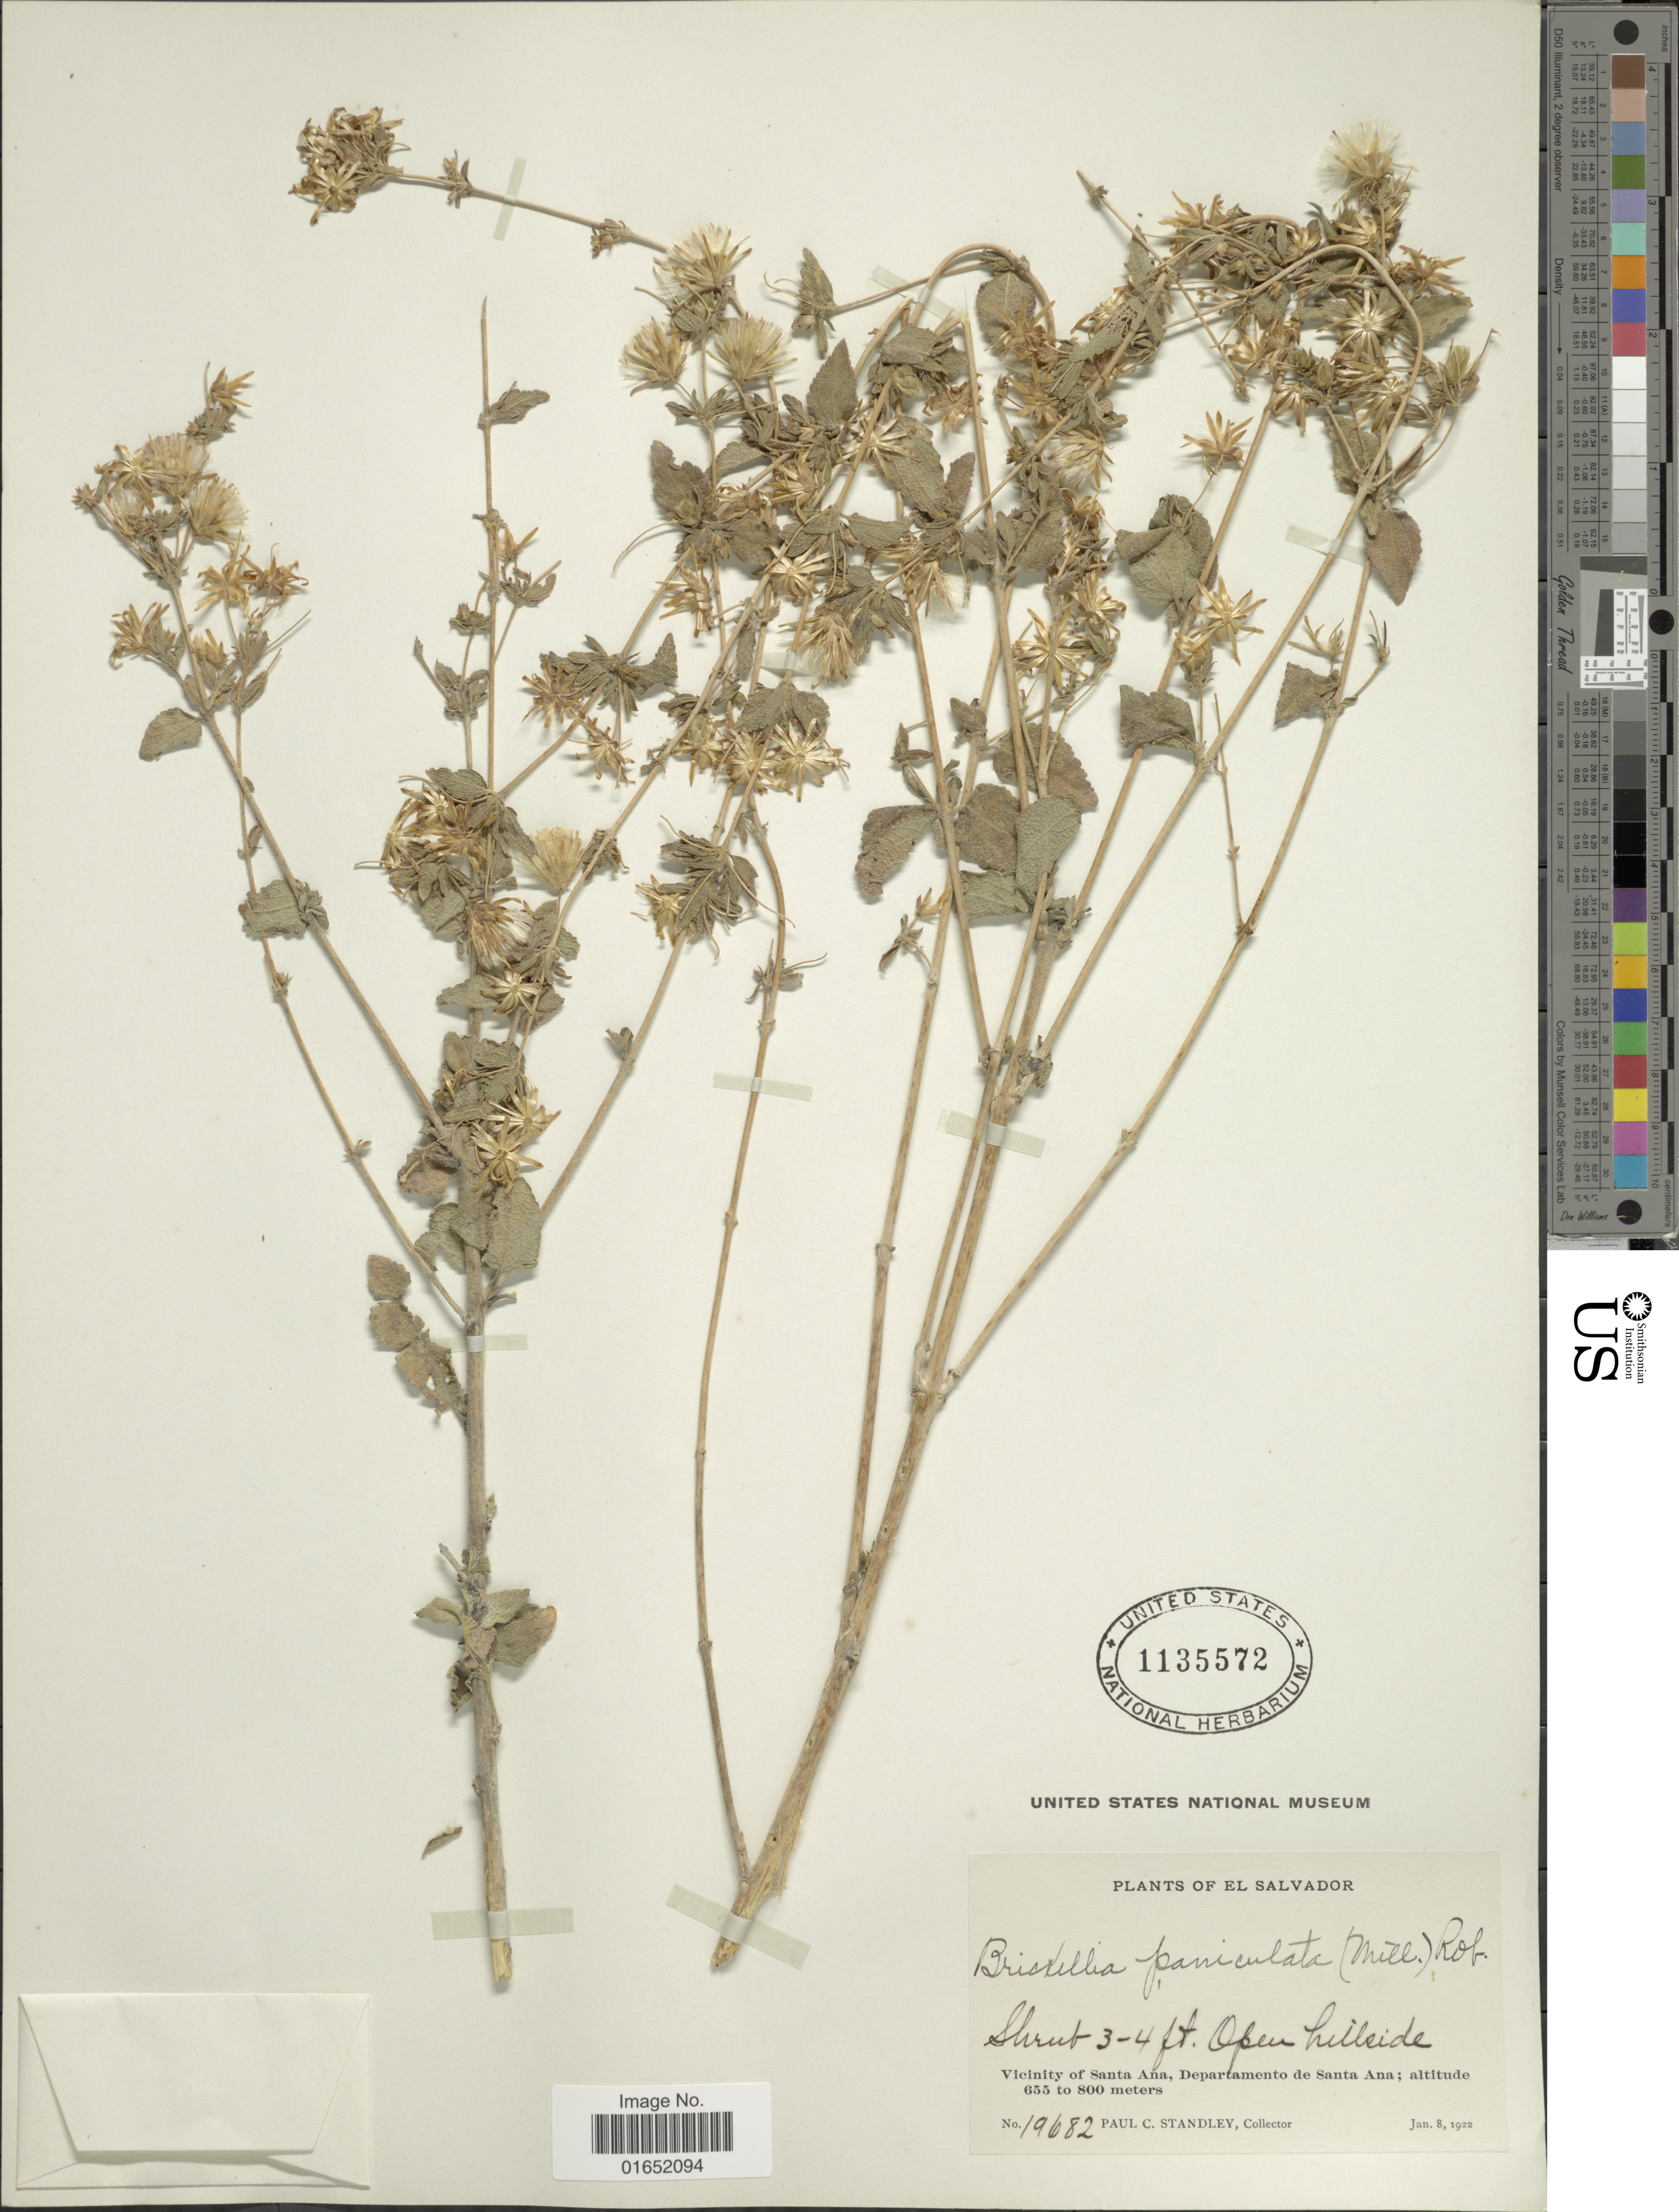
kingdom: Plantae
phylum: Tracheophyta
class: Magnoliopsida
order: Asterales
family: Asteraceae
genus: Brickellia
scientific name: Brickellia paniculata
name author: (Mill.) B.L. Rob.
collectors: P. C. Standley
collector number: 19682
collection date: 1922-01-08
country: El Salvador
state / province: Santa Ana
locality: Open hillside, Vicinity of Santa Ana, Departamento de Santa Ana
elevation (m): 655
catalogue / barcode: US 1135572